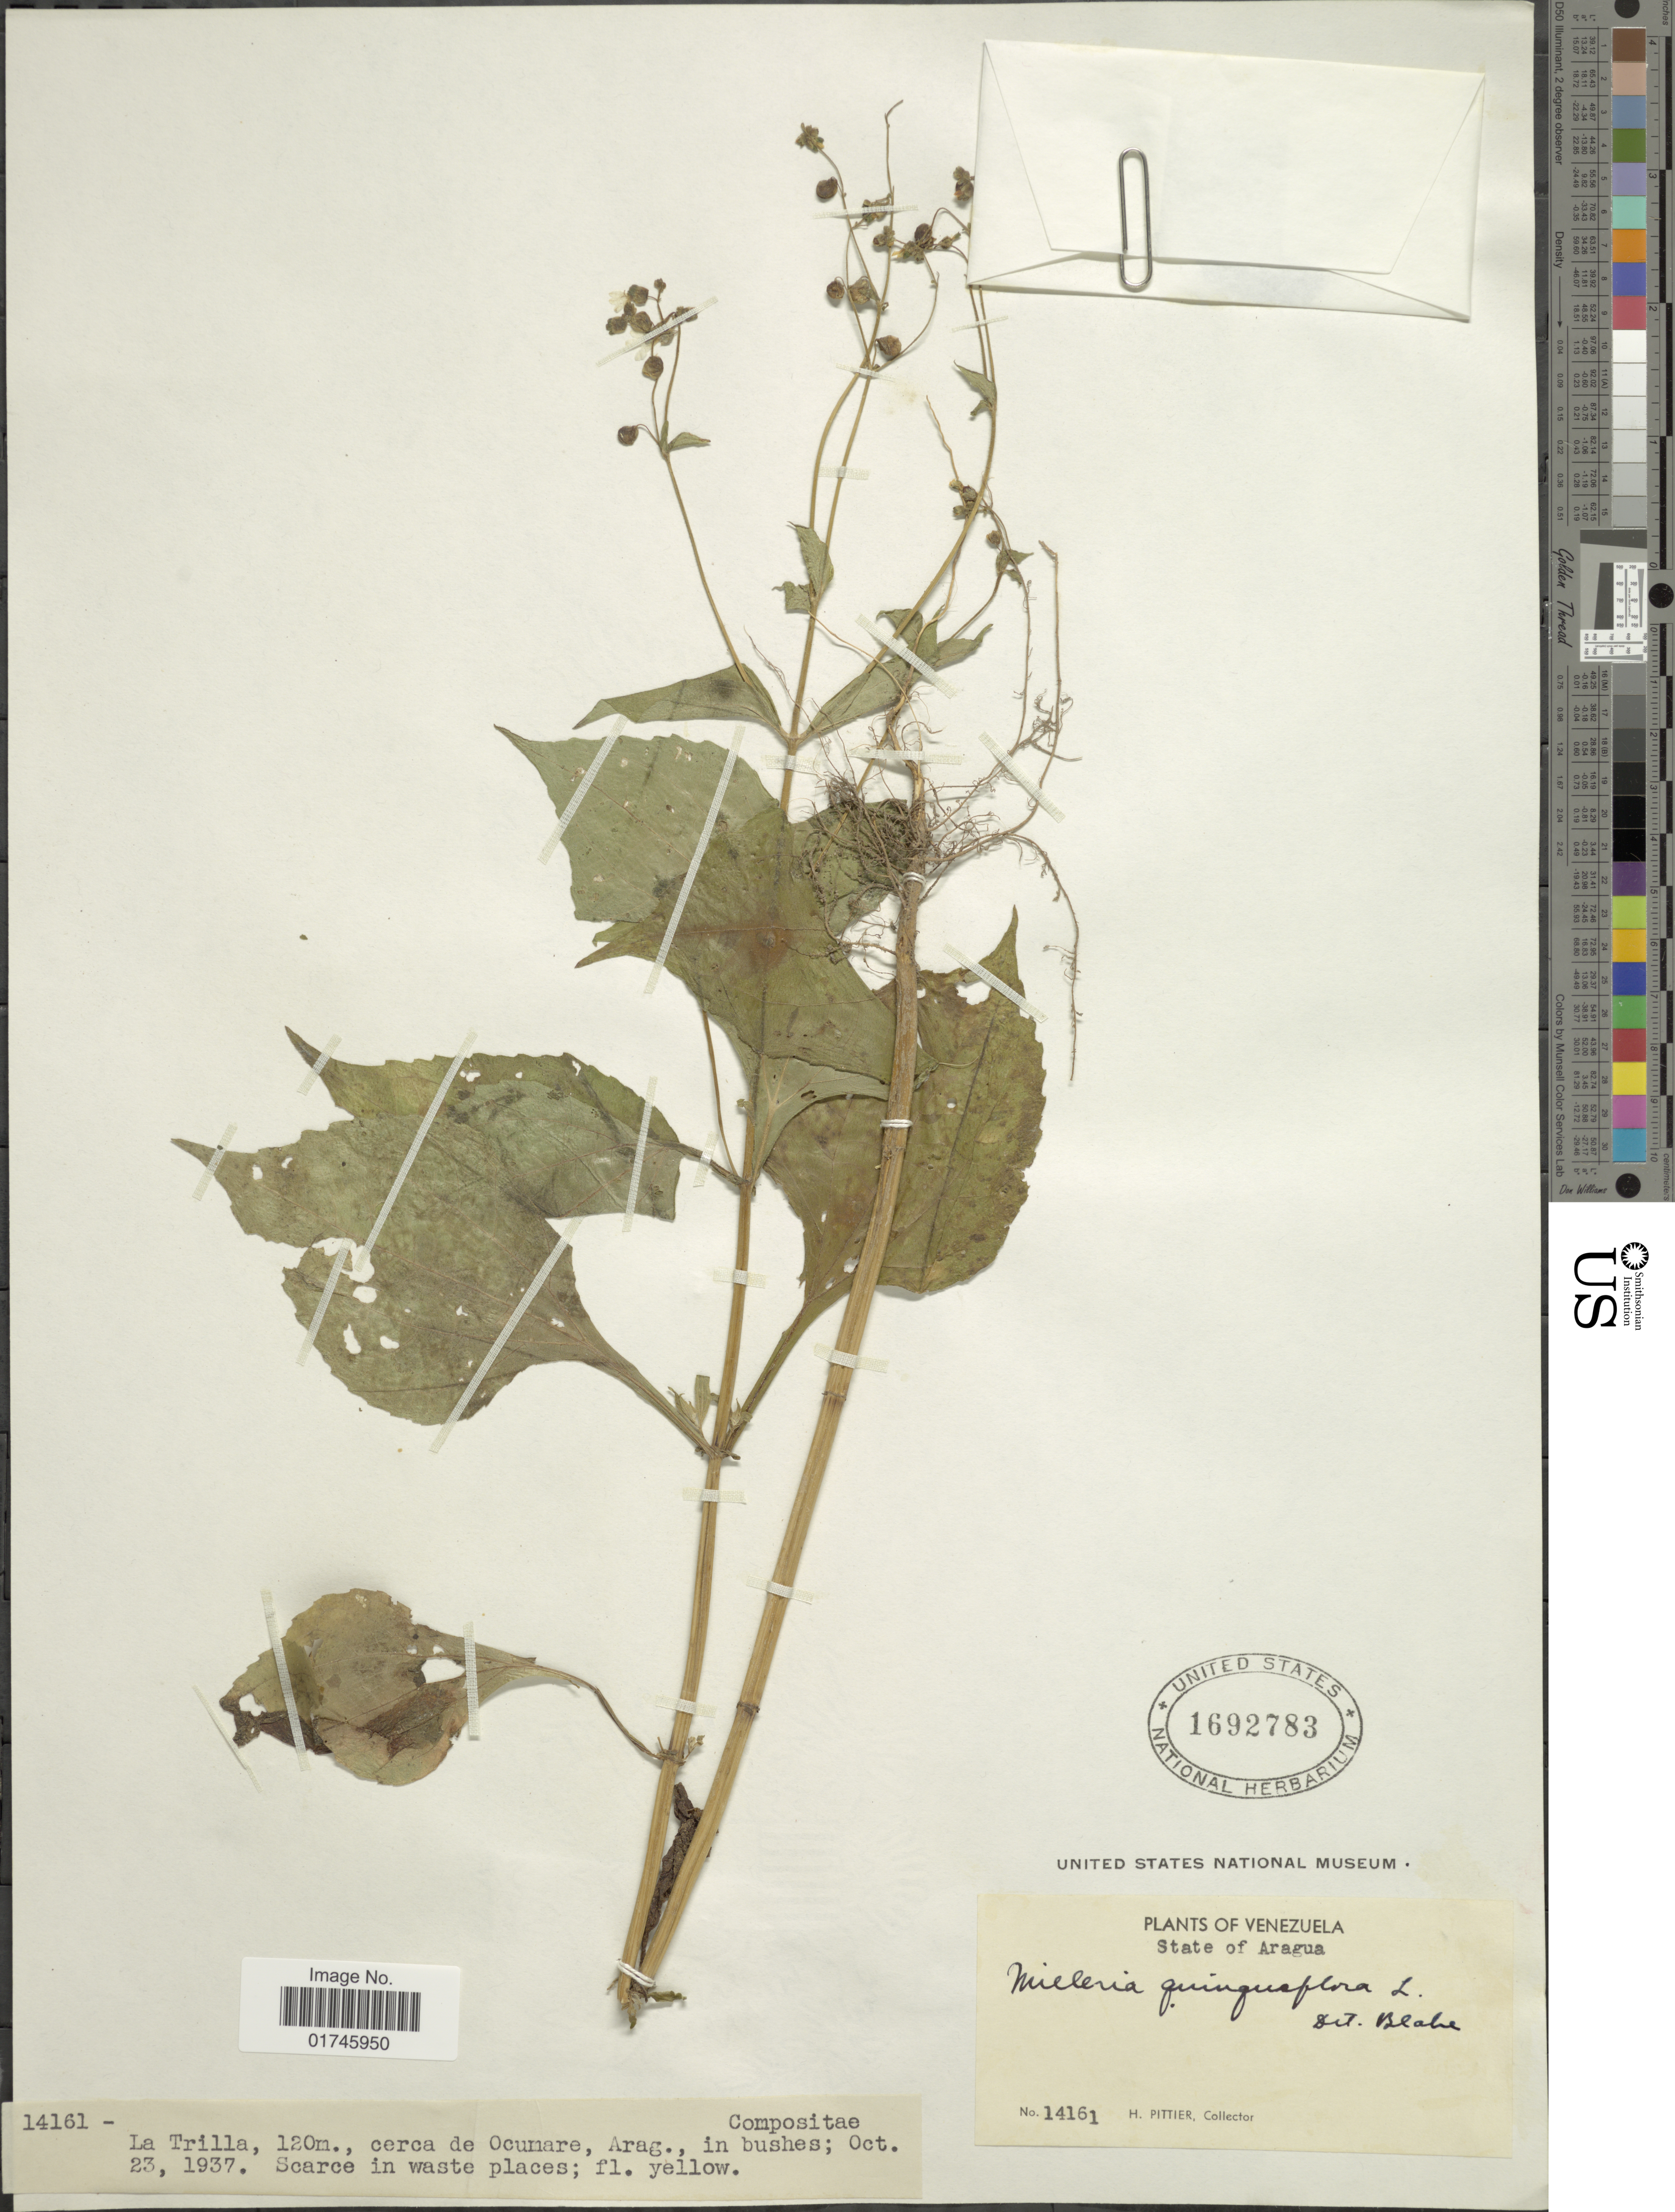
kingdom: Plantae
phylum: Tracheophyta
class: Magnoliopsida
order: Asterales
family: Asteraceae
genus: Milleria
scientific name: Milleria quinqueflora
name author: L.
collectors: H. F. Pittier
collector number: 14161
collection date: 1937-10-23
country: Venezuela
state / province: Aragua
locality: State of Aragua. La Trilla. Cerca de Ocunare, Arag.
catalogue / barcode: US 1692883